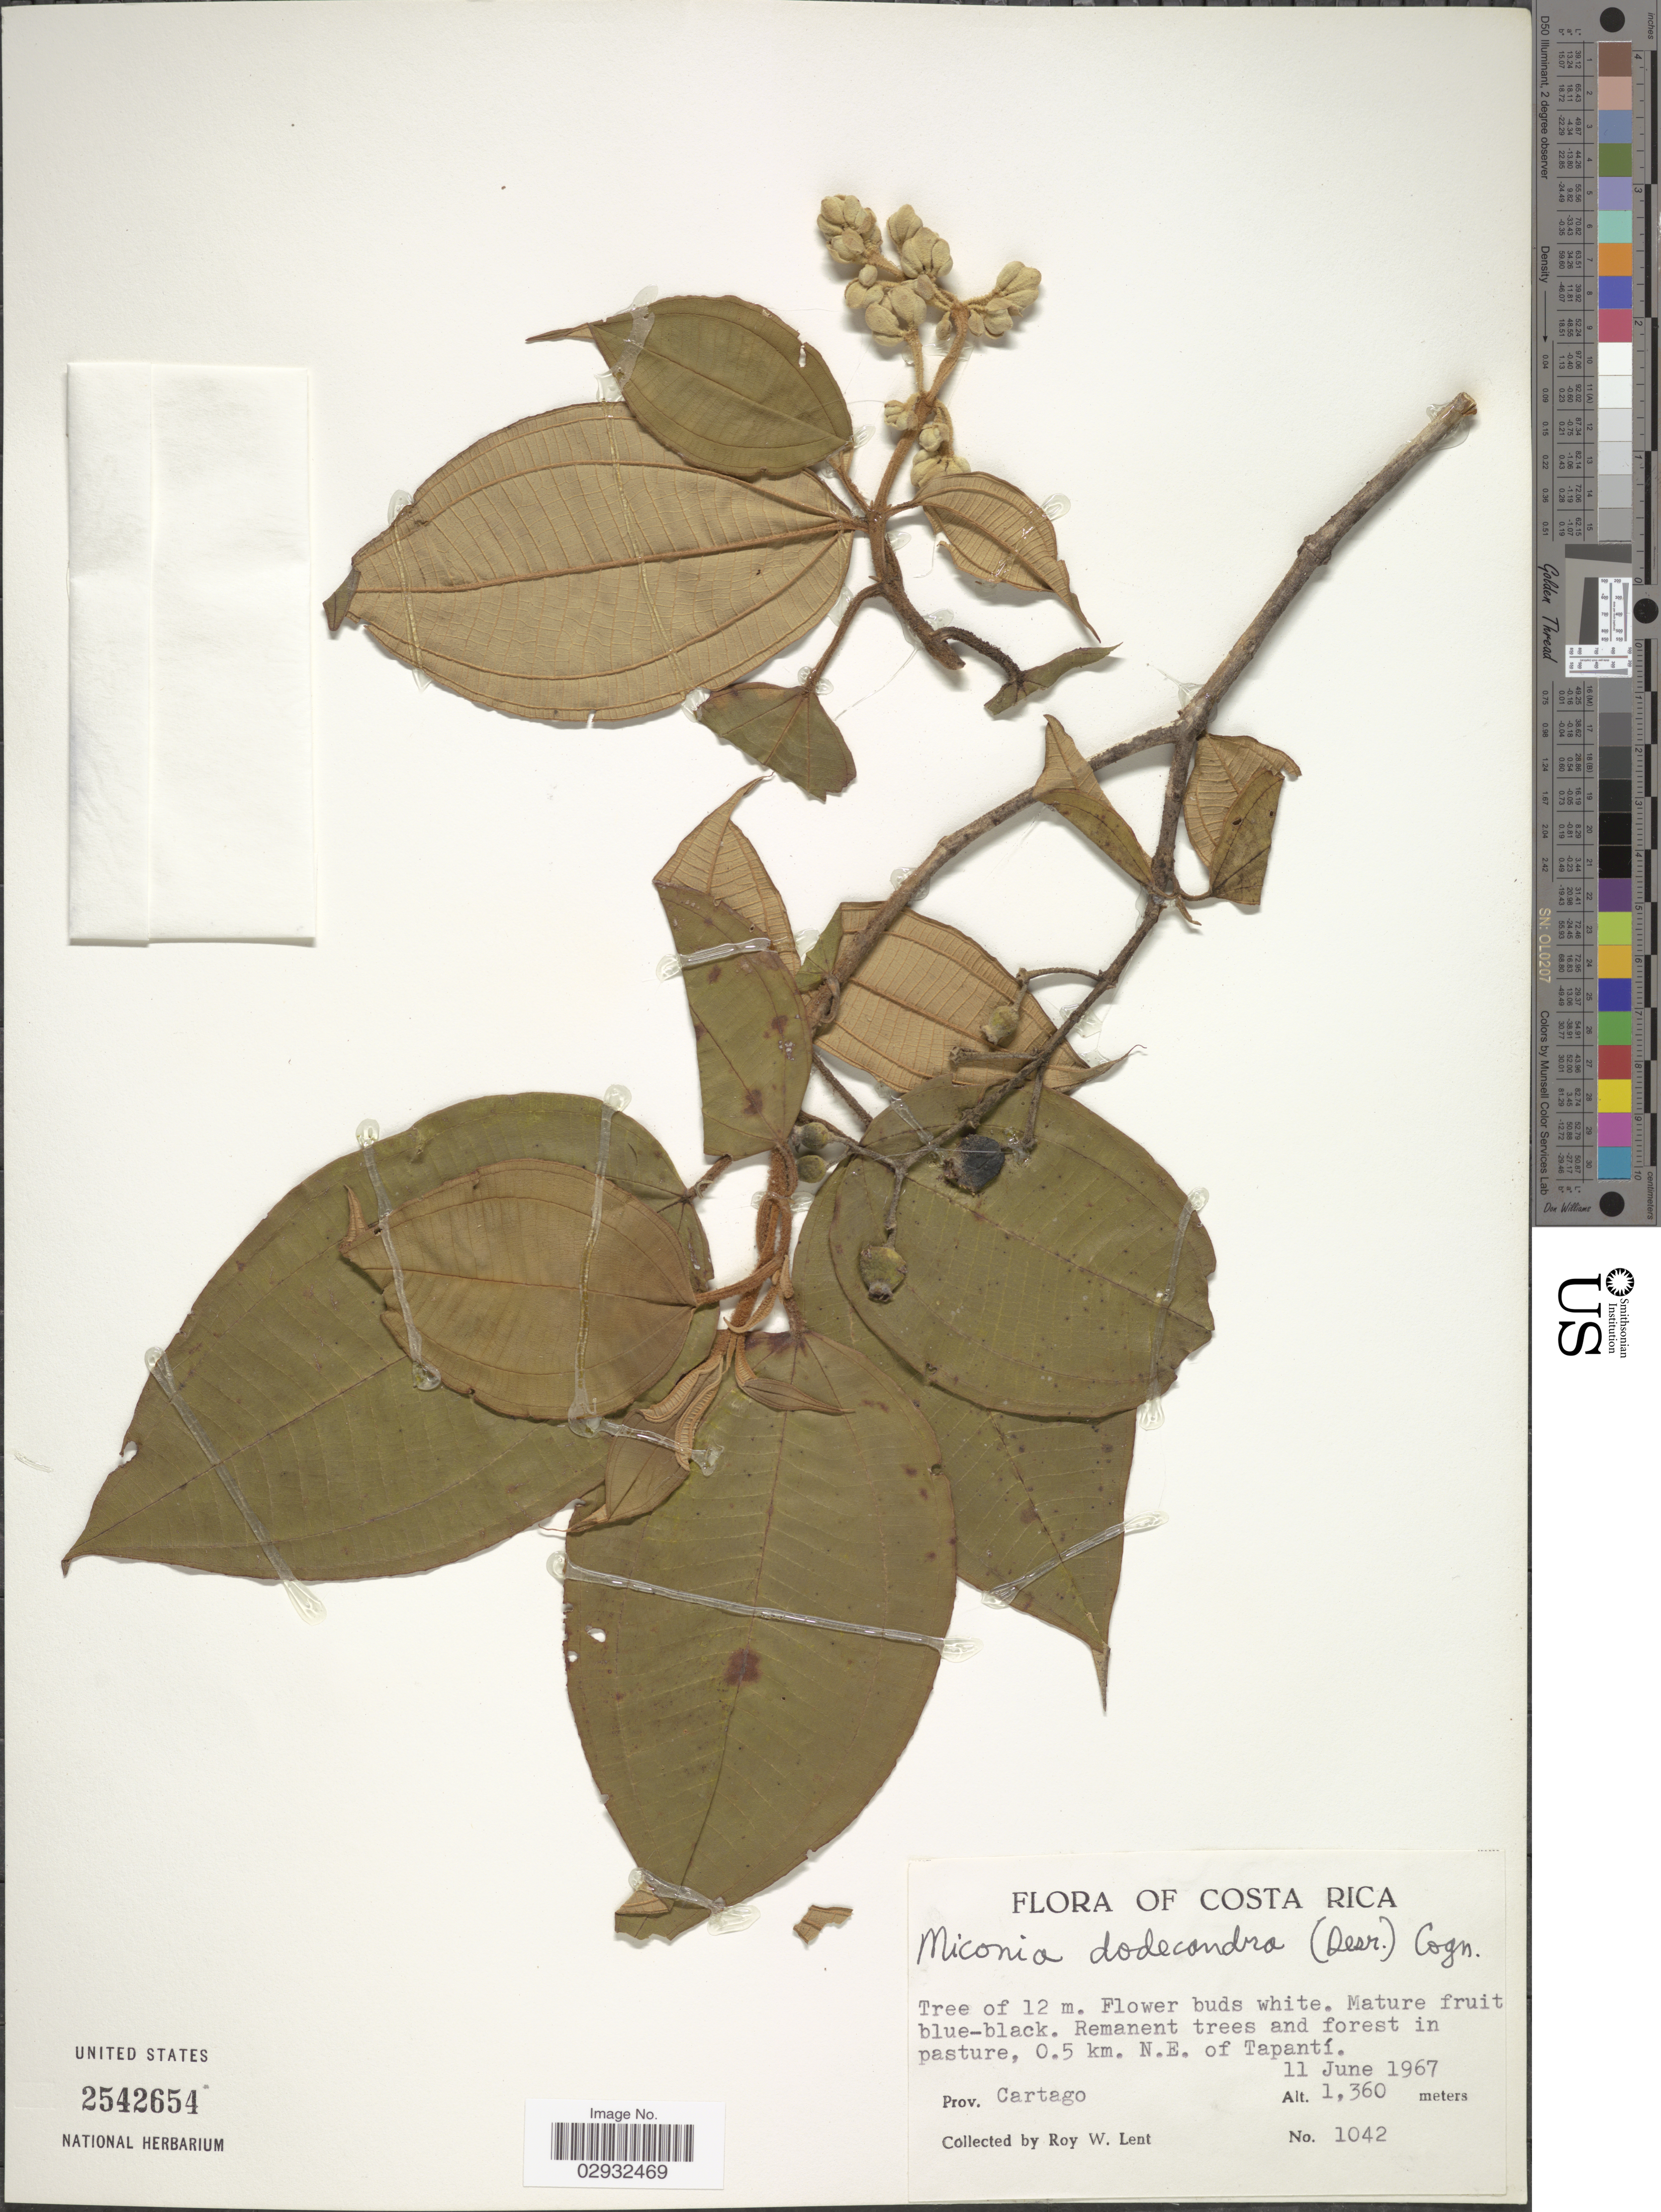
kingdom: Plantae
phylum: Tracheophyta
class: Magnoliopsida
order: Myrtales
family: Melastomataceae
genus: Miconia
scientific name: Miconia dodecandra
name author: Cogn.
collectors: R. W. Lent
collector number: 1042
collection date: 1967-06-11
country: Costa Rica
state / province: Cartago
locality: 0.5 km. N.E. of Tapantí.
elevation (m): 1360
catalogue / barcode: US 2542654